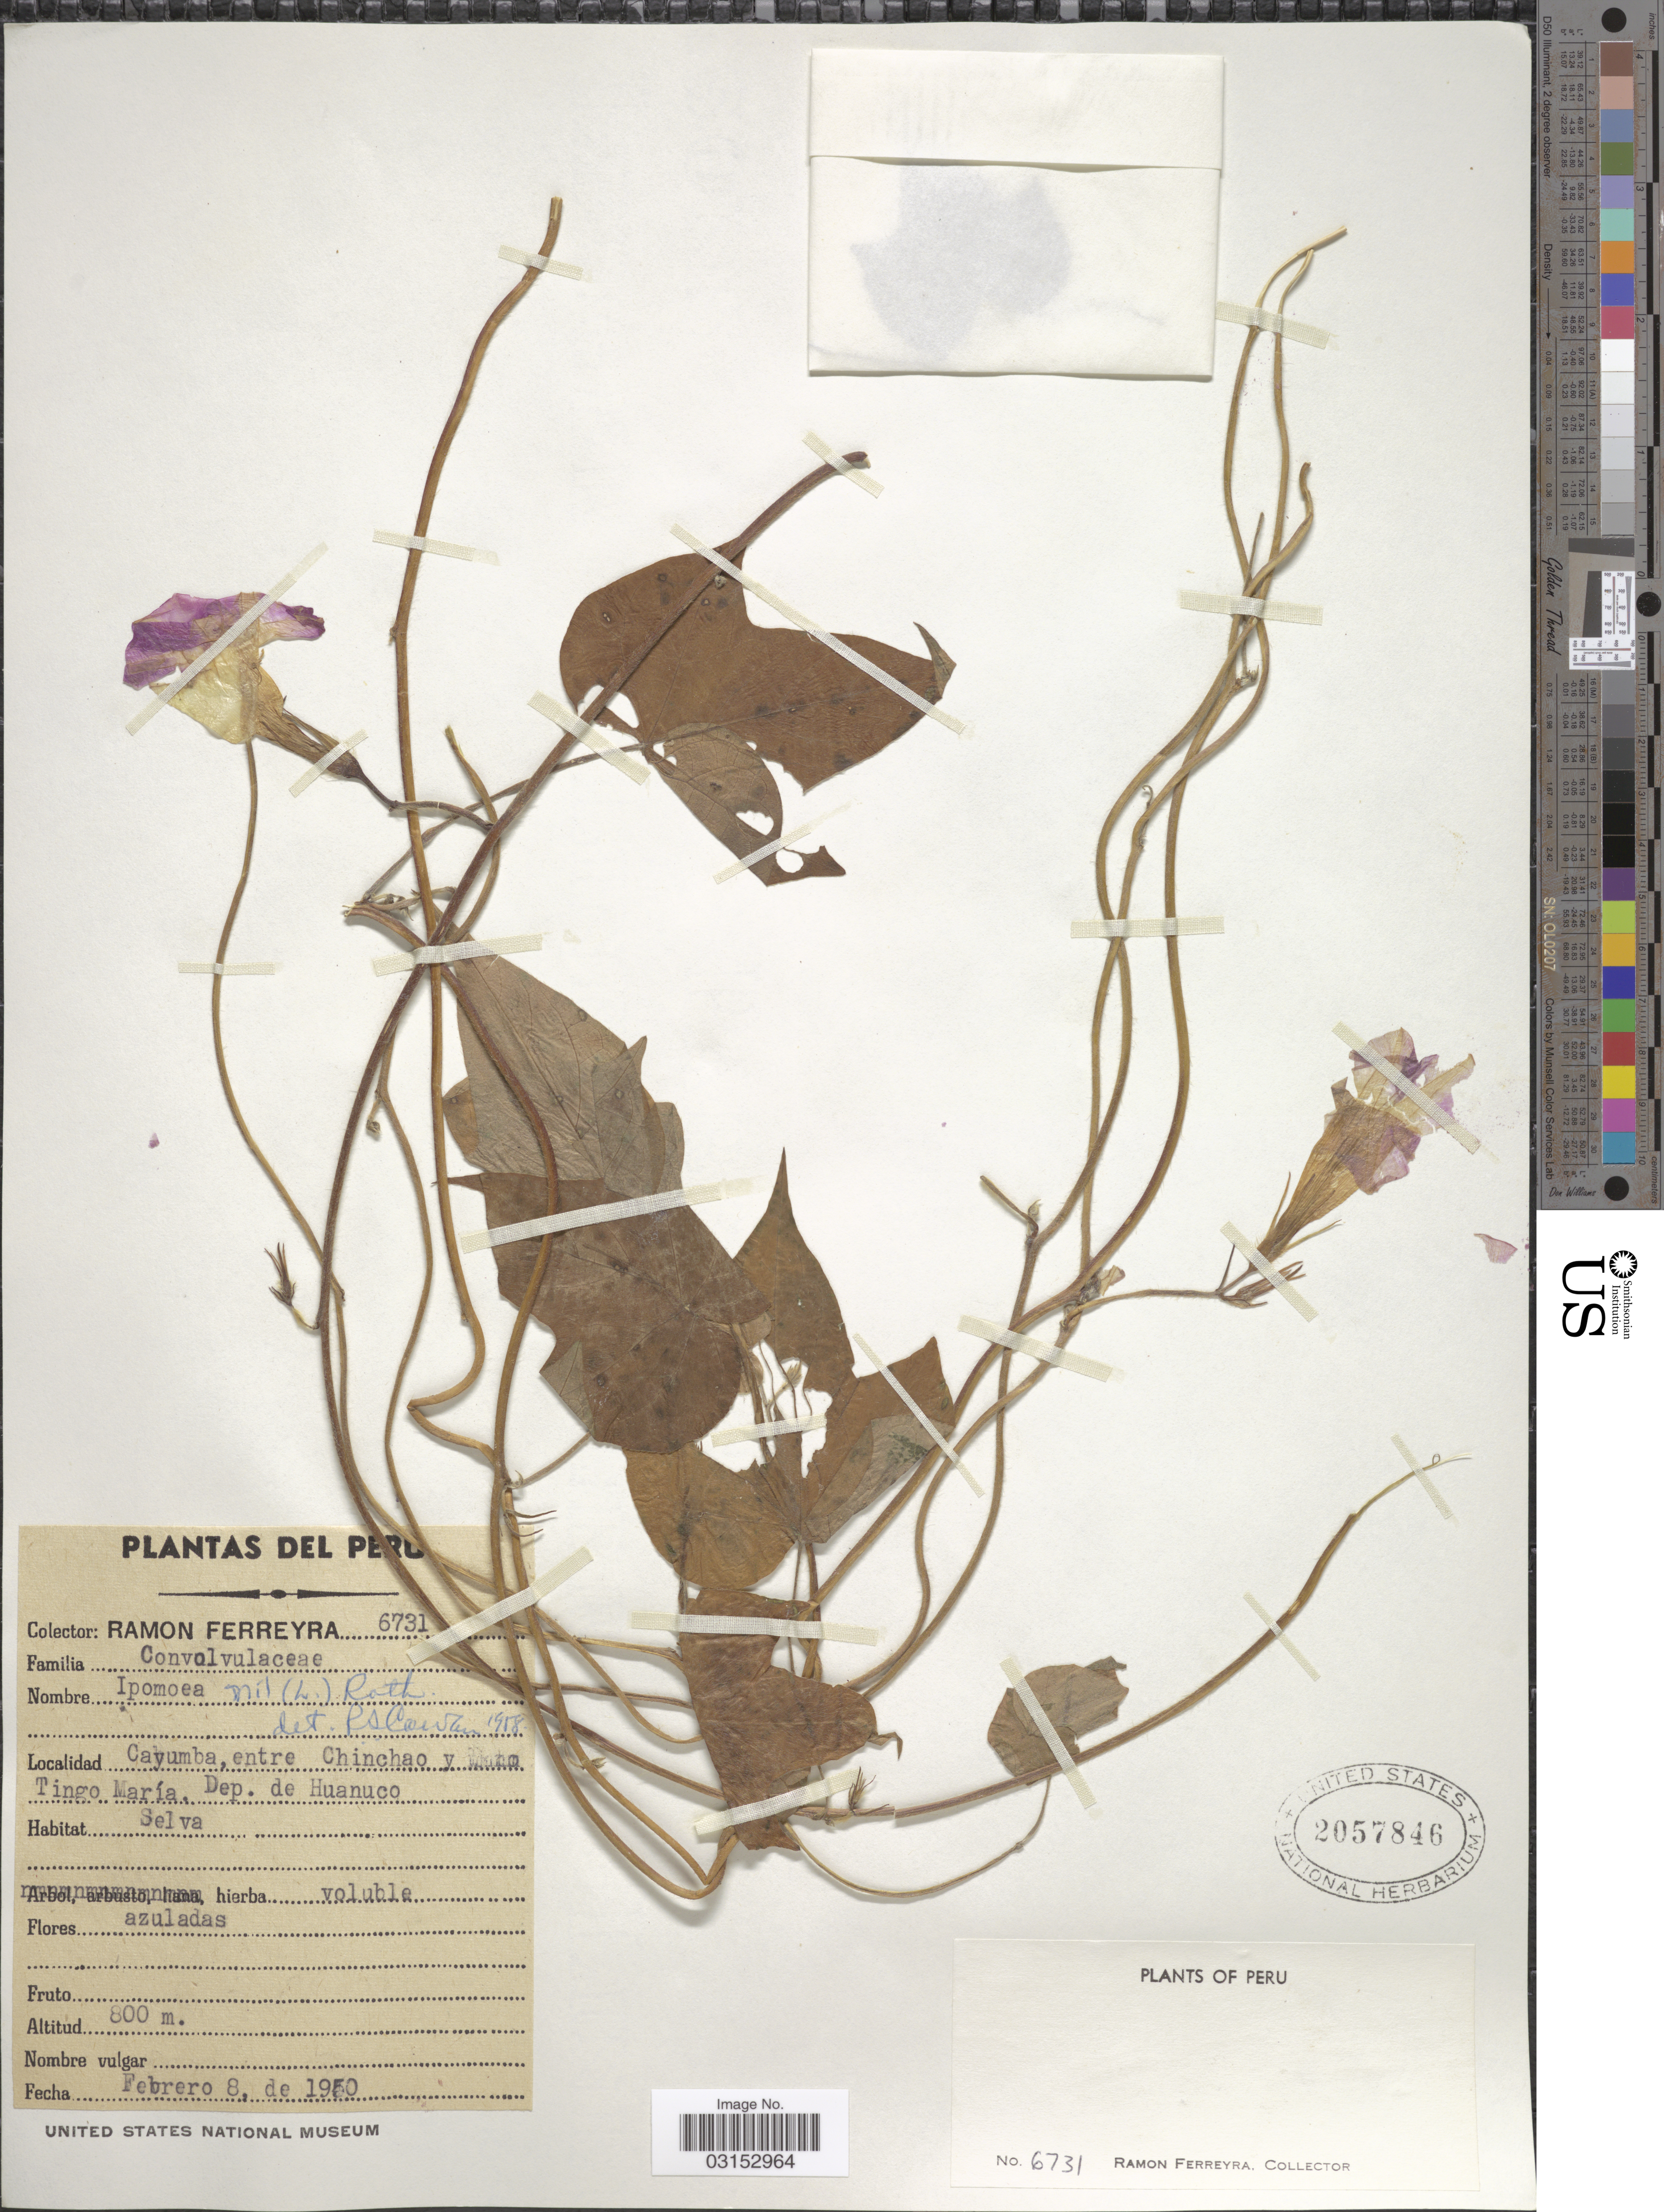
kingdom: Plantae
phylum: Tracheophyta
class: Magnoliopsida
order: Solanales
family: Convolvulaceae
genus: Ipomoea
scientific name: Ipomoea nil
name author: (L.) Roth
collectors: R. A. Ferreyra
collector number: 6731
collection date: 1950-02-08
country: Peru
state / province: Huánuco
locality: Cayumba, entre Chinchao y Tingo María, Dep. de Huanuco.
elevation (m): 800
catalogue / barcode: US 2057846